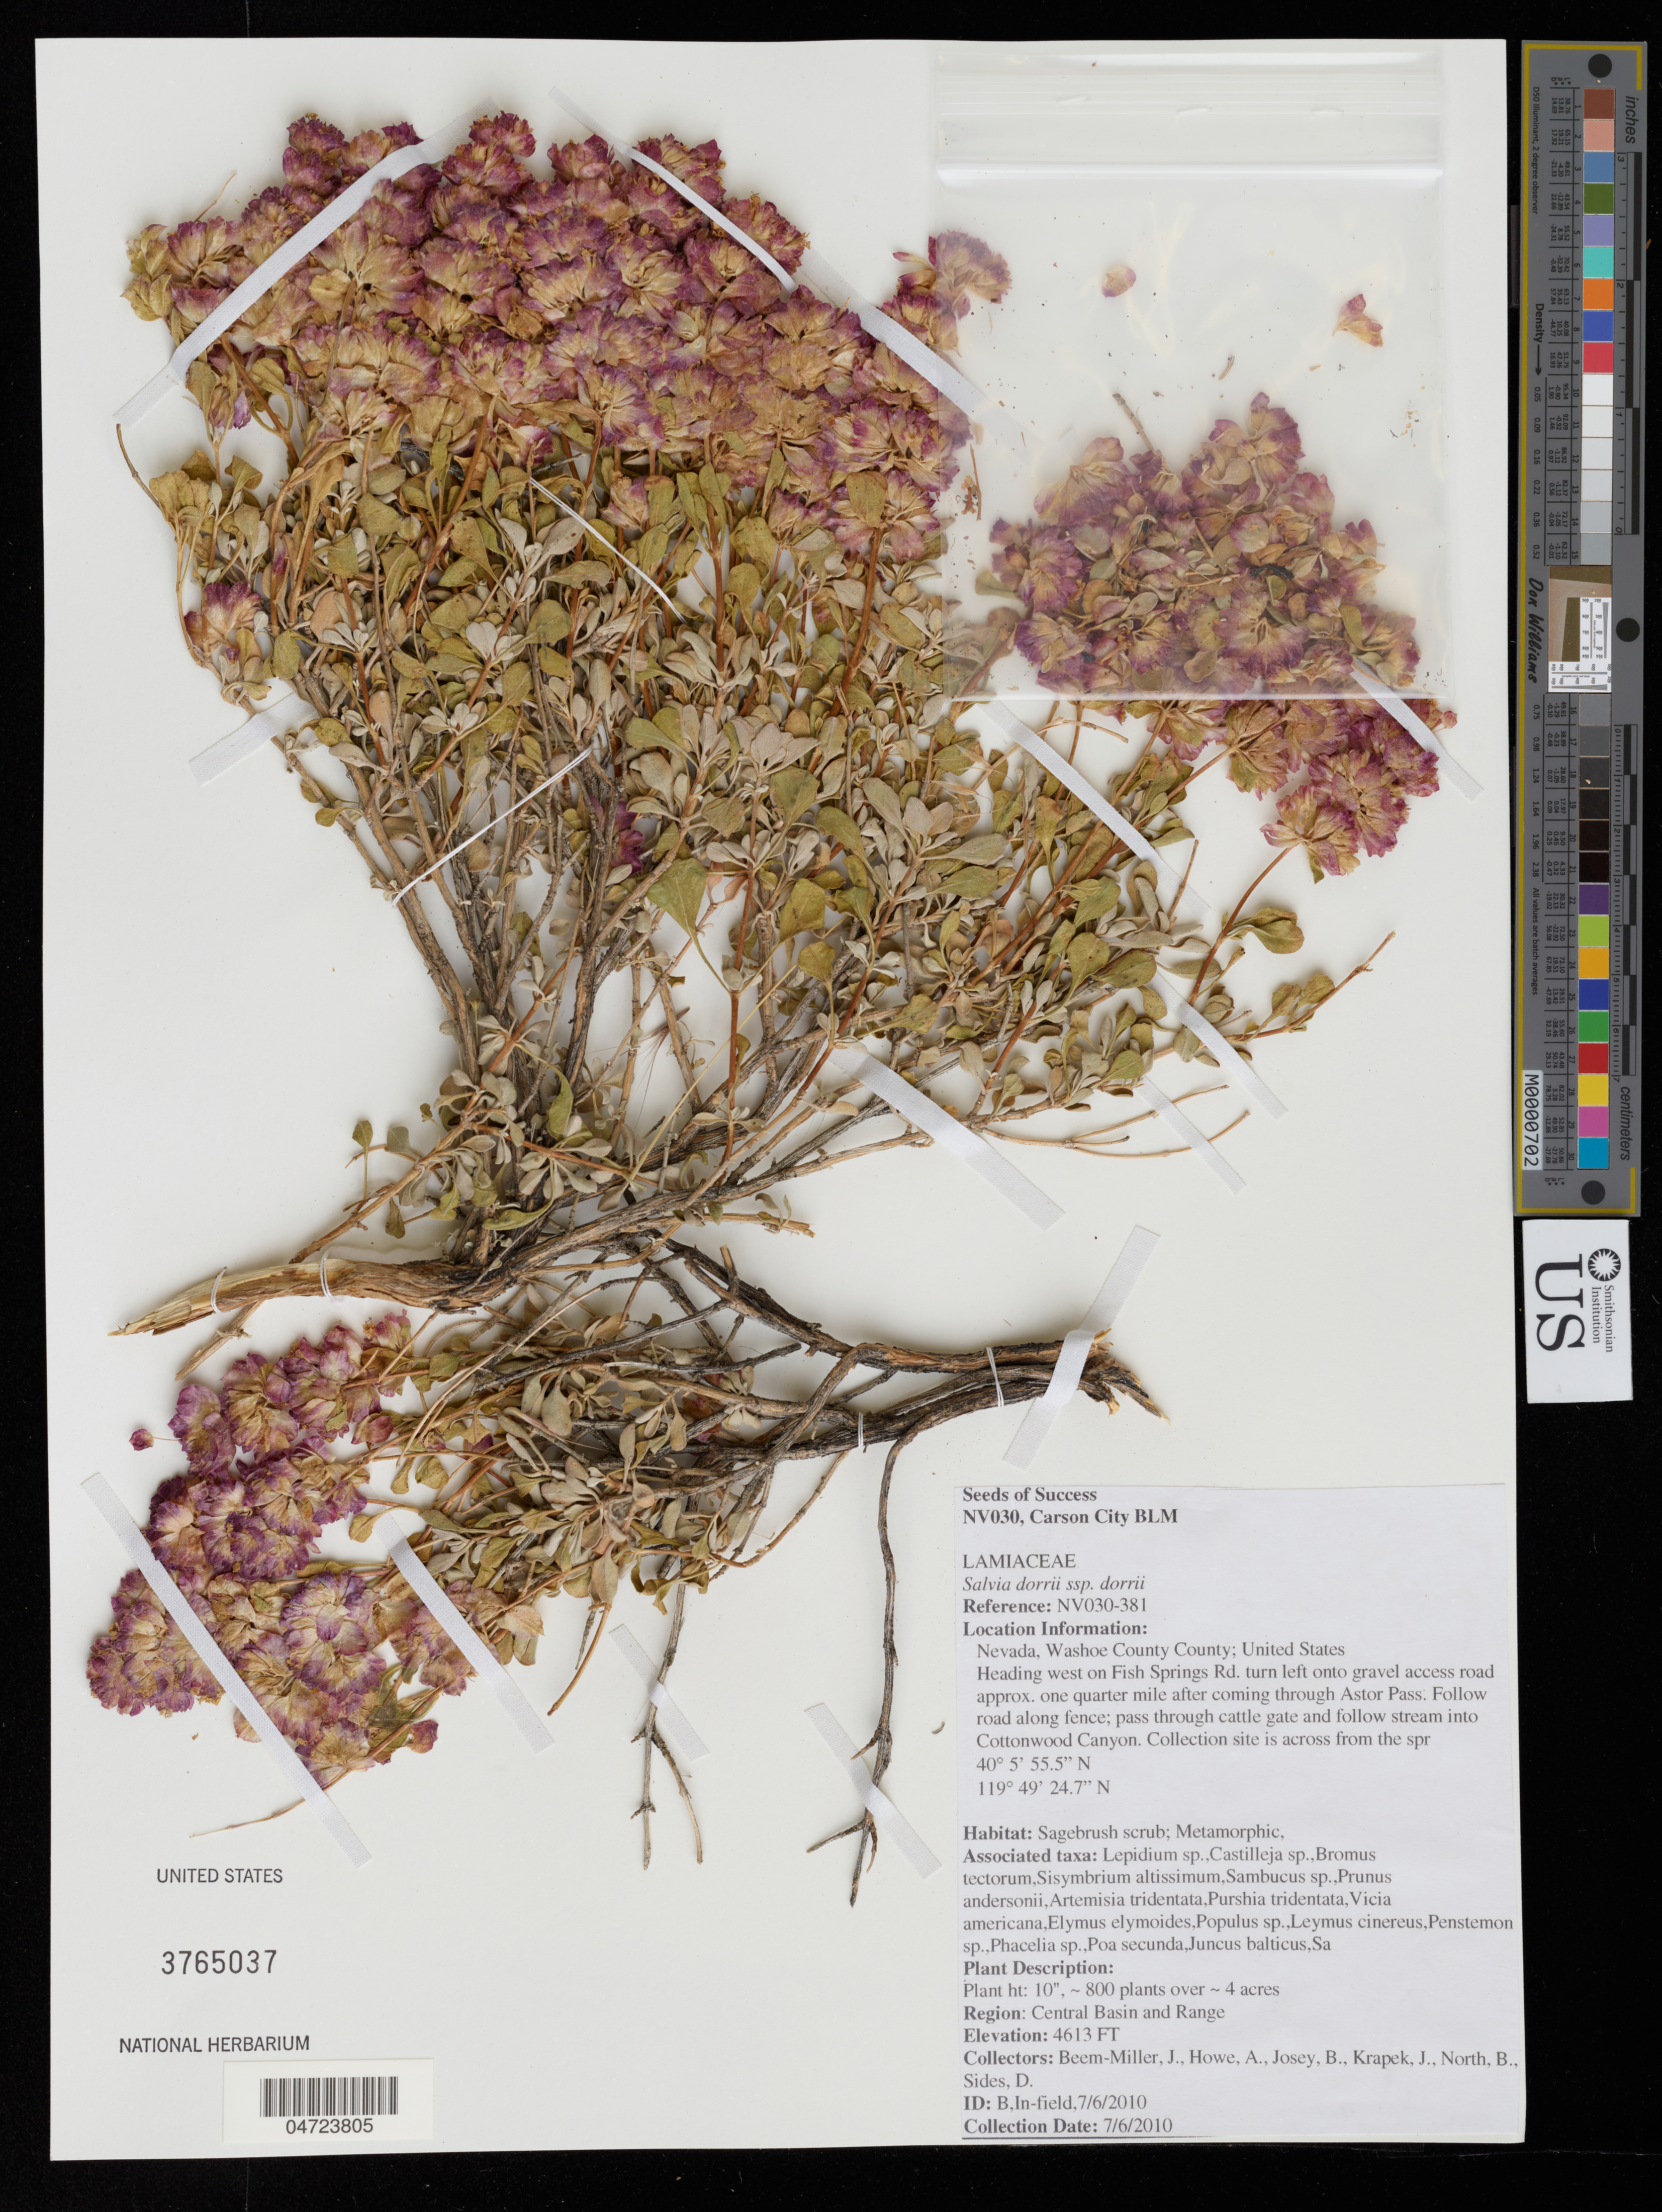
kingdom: Plantae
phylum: Tracheophyta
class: Magnoliopsida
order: Lamiales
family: Lamiaceae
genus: Salvia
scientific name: Salvia dorrii subsp. dorrii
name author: (Kellogg) Abrams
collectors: J. Beam-Miller, A. Howe, B. Josey, J. Krapek & et al.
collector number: NV030-381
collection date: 2010-07-06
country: United States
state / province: Nevada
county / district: Washoe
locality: Washoe County County. Heading west on Fish Springs Rd. turn left onto gravel access road approx. one quarter mile after coming through Astor Pass. Follow road along fence; pass through cattle gate and follow stream into Cottonwood Canyon. Collection site is across from the spr. Region: Central Basin and Range.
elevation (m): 1406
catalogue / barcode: US 3765037